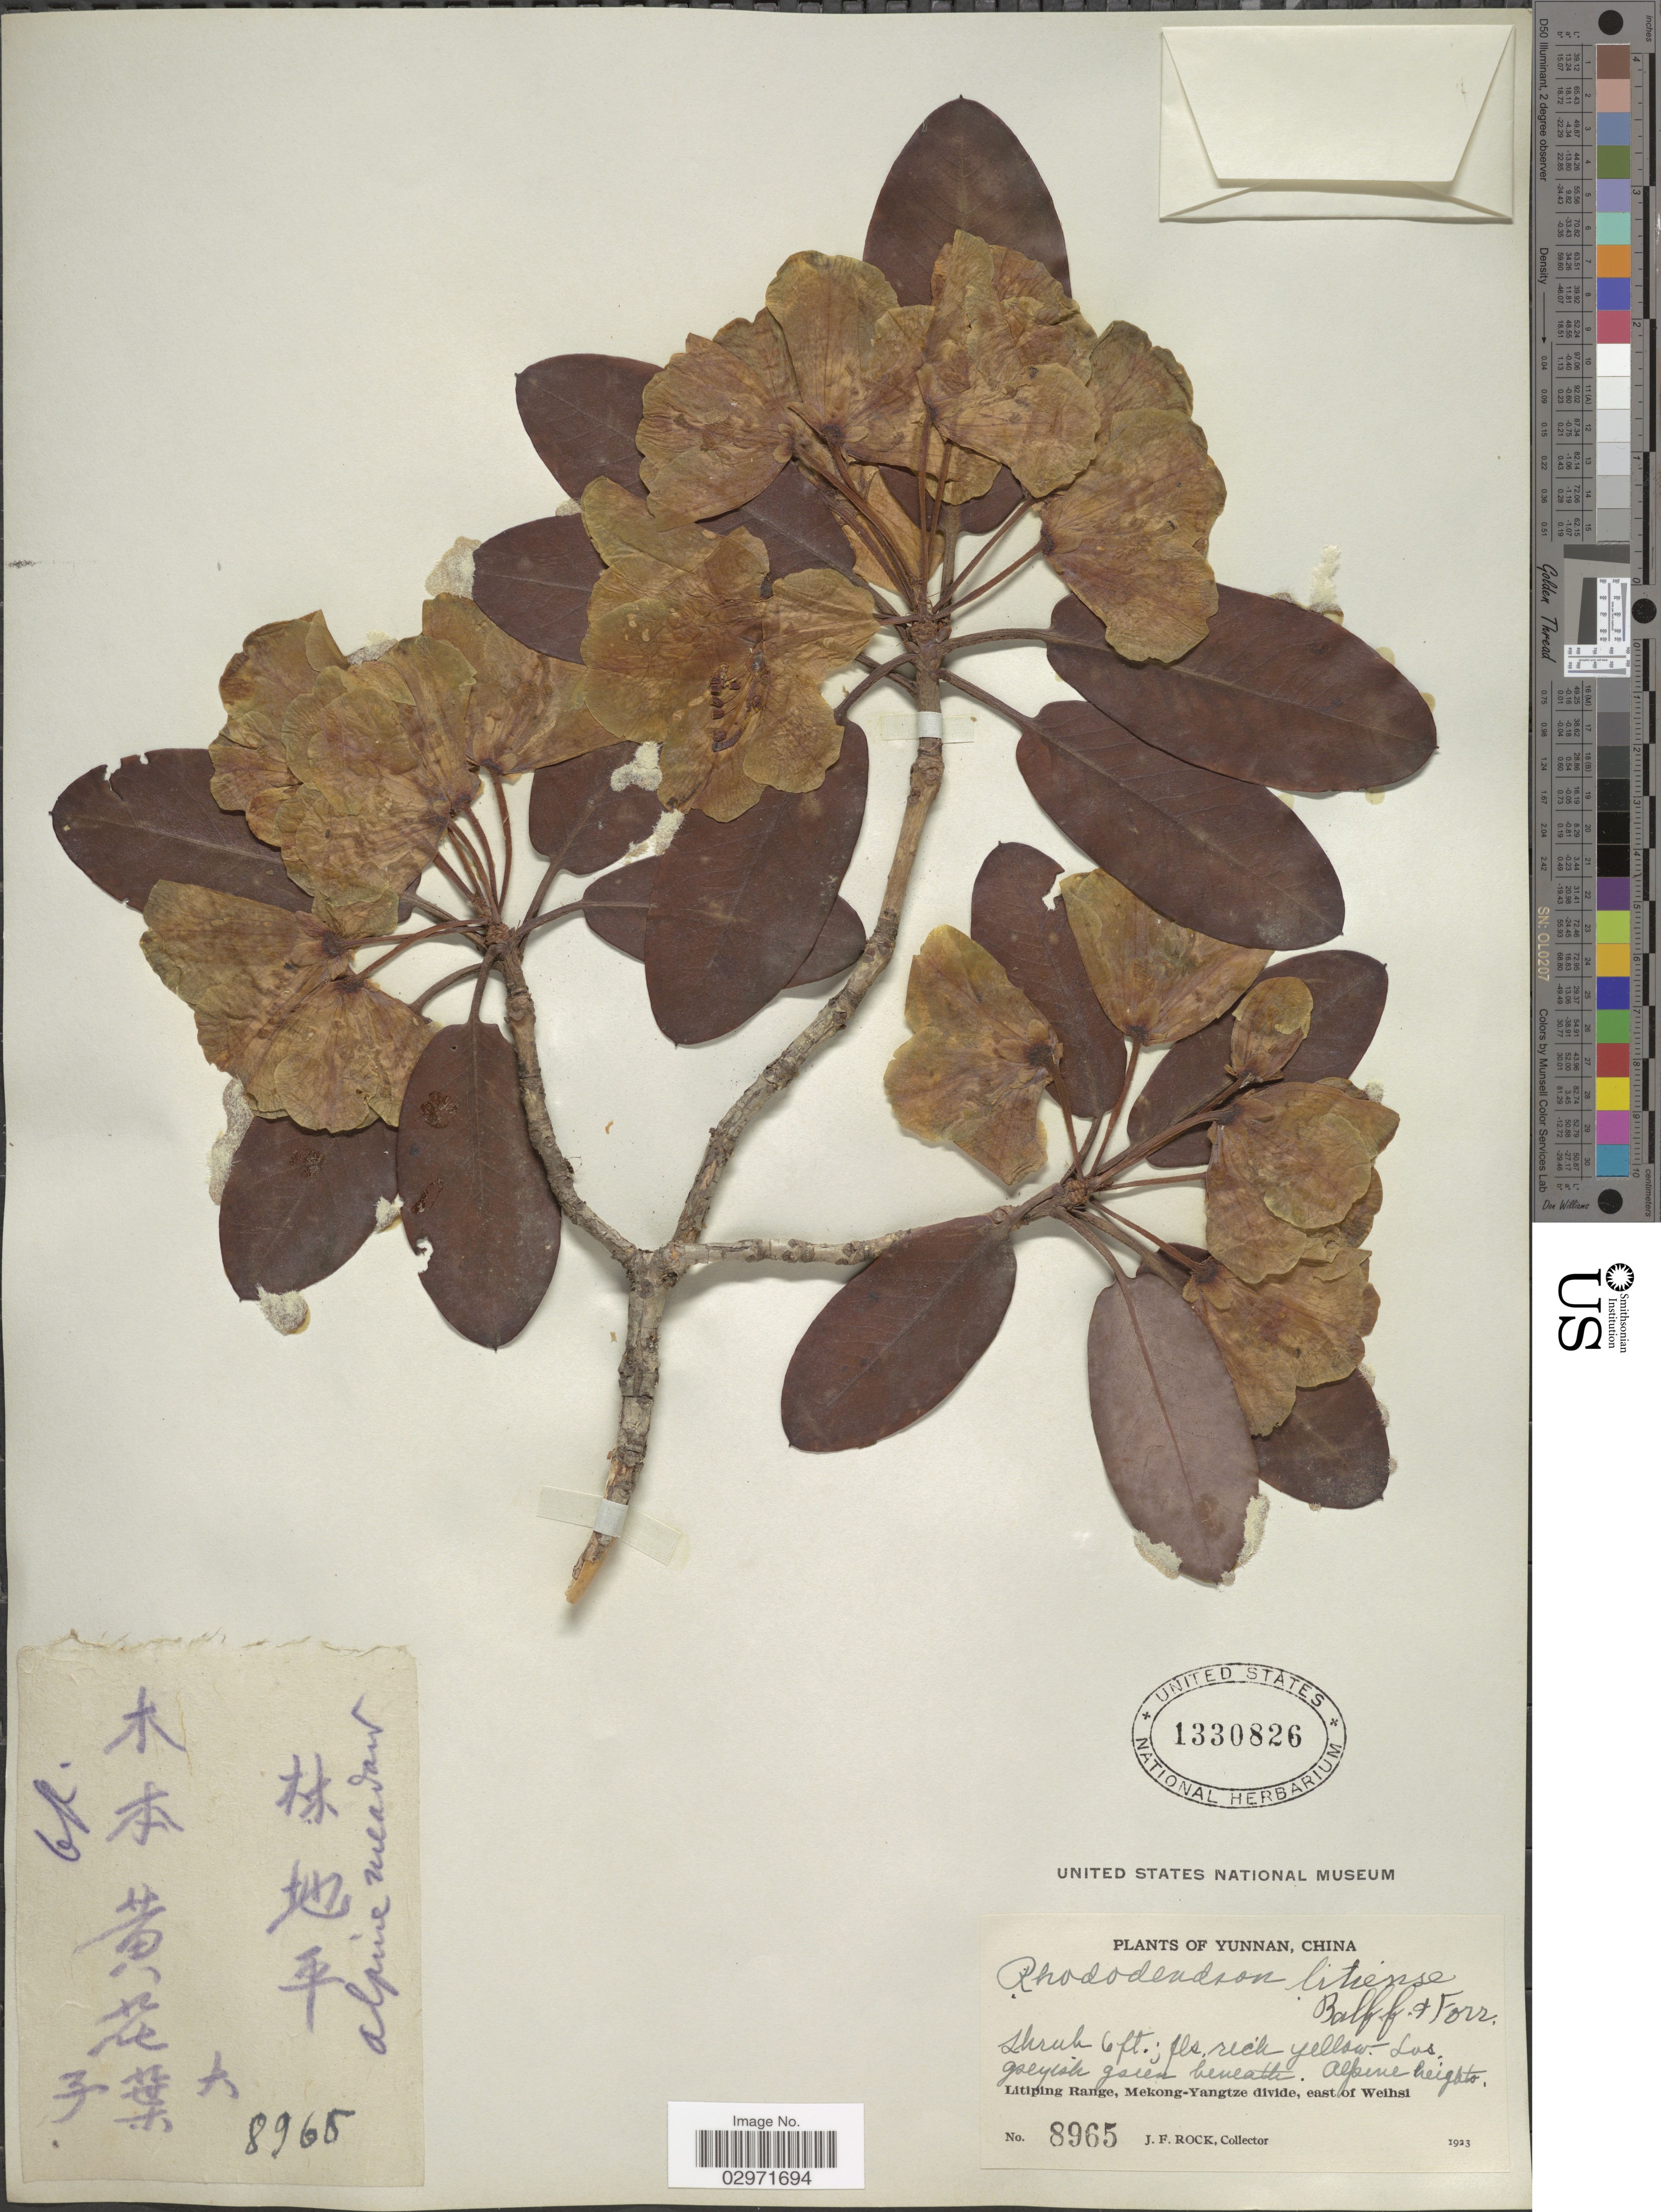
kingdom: Plantae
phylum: Tracheophyta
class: Magnoliopsida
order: Ericales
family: Ericaceae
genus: Rhododendron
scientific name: Rhododendron litiense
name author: Balf. f. & Forrest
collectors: J. Rock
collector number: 8965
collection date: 1923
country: China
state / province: Yunnan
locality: Alpine heights. Litiping Range, Mekong-Yangtze divide, east of Weihsi.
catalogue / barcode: US 1330826